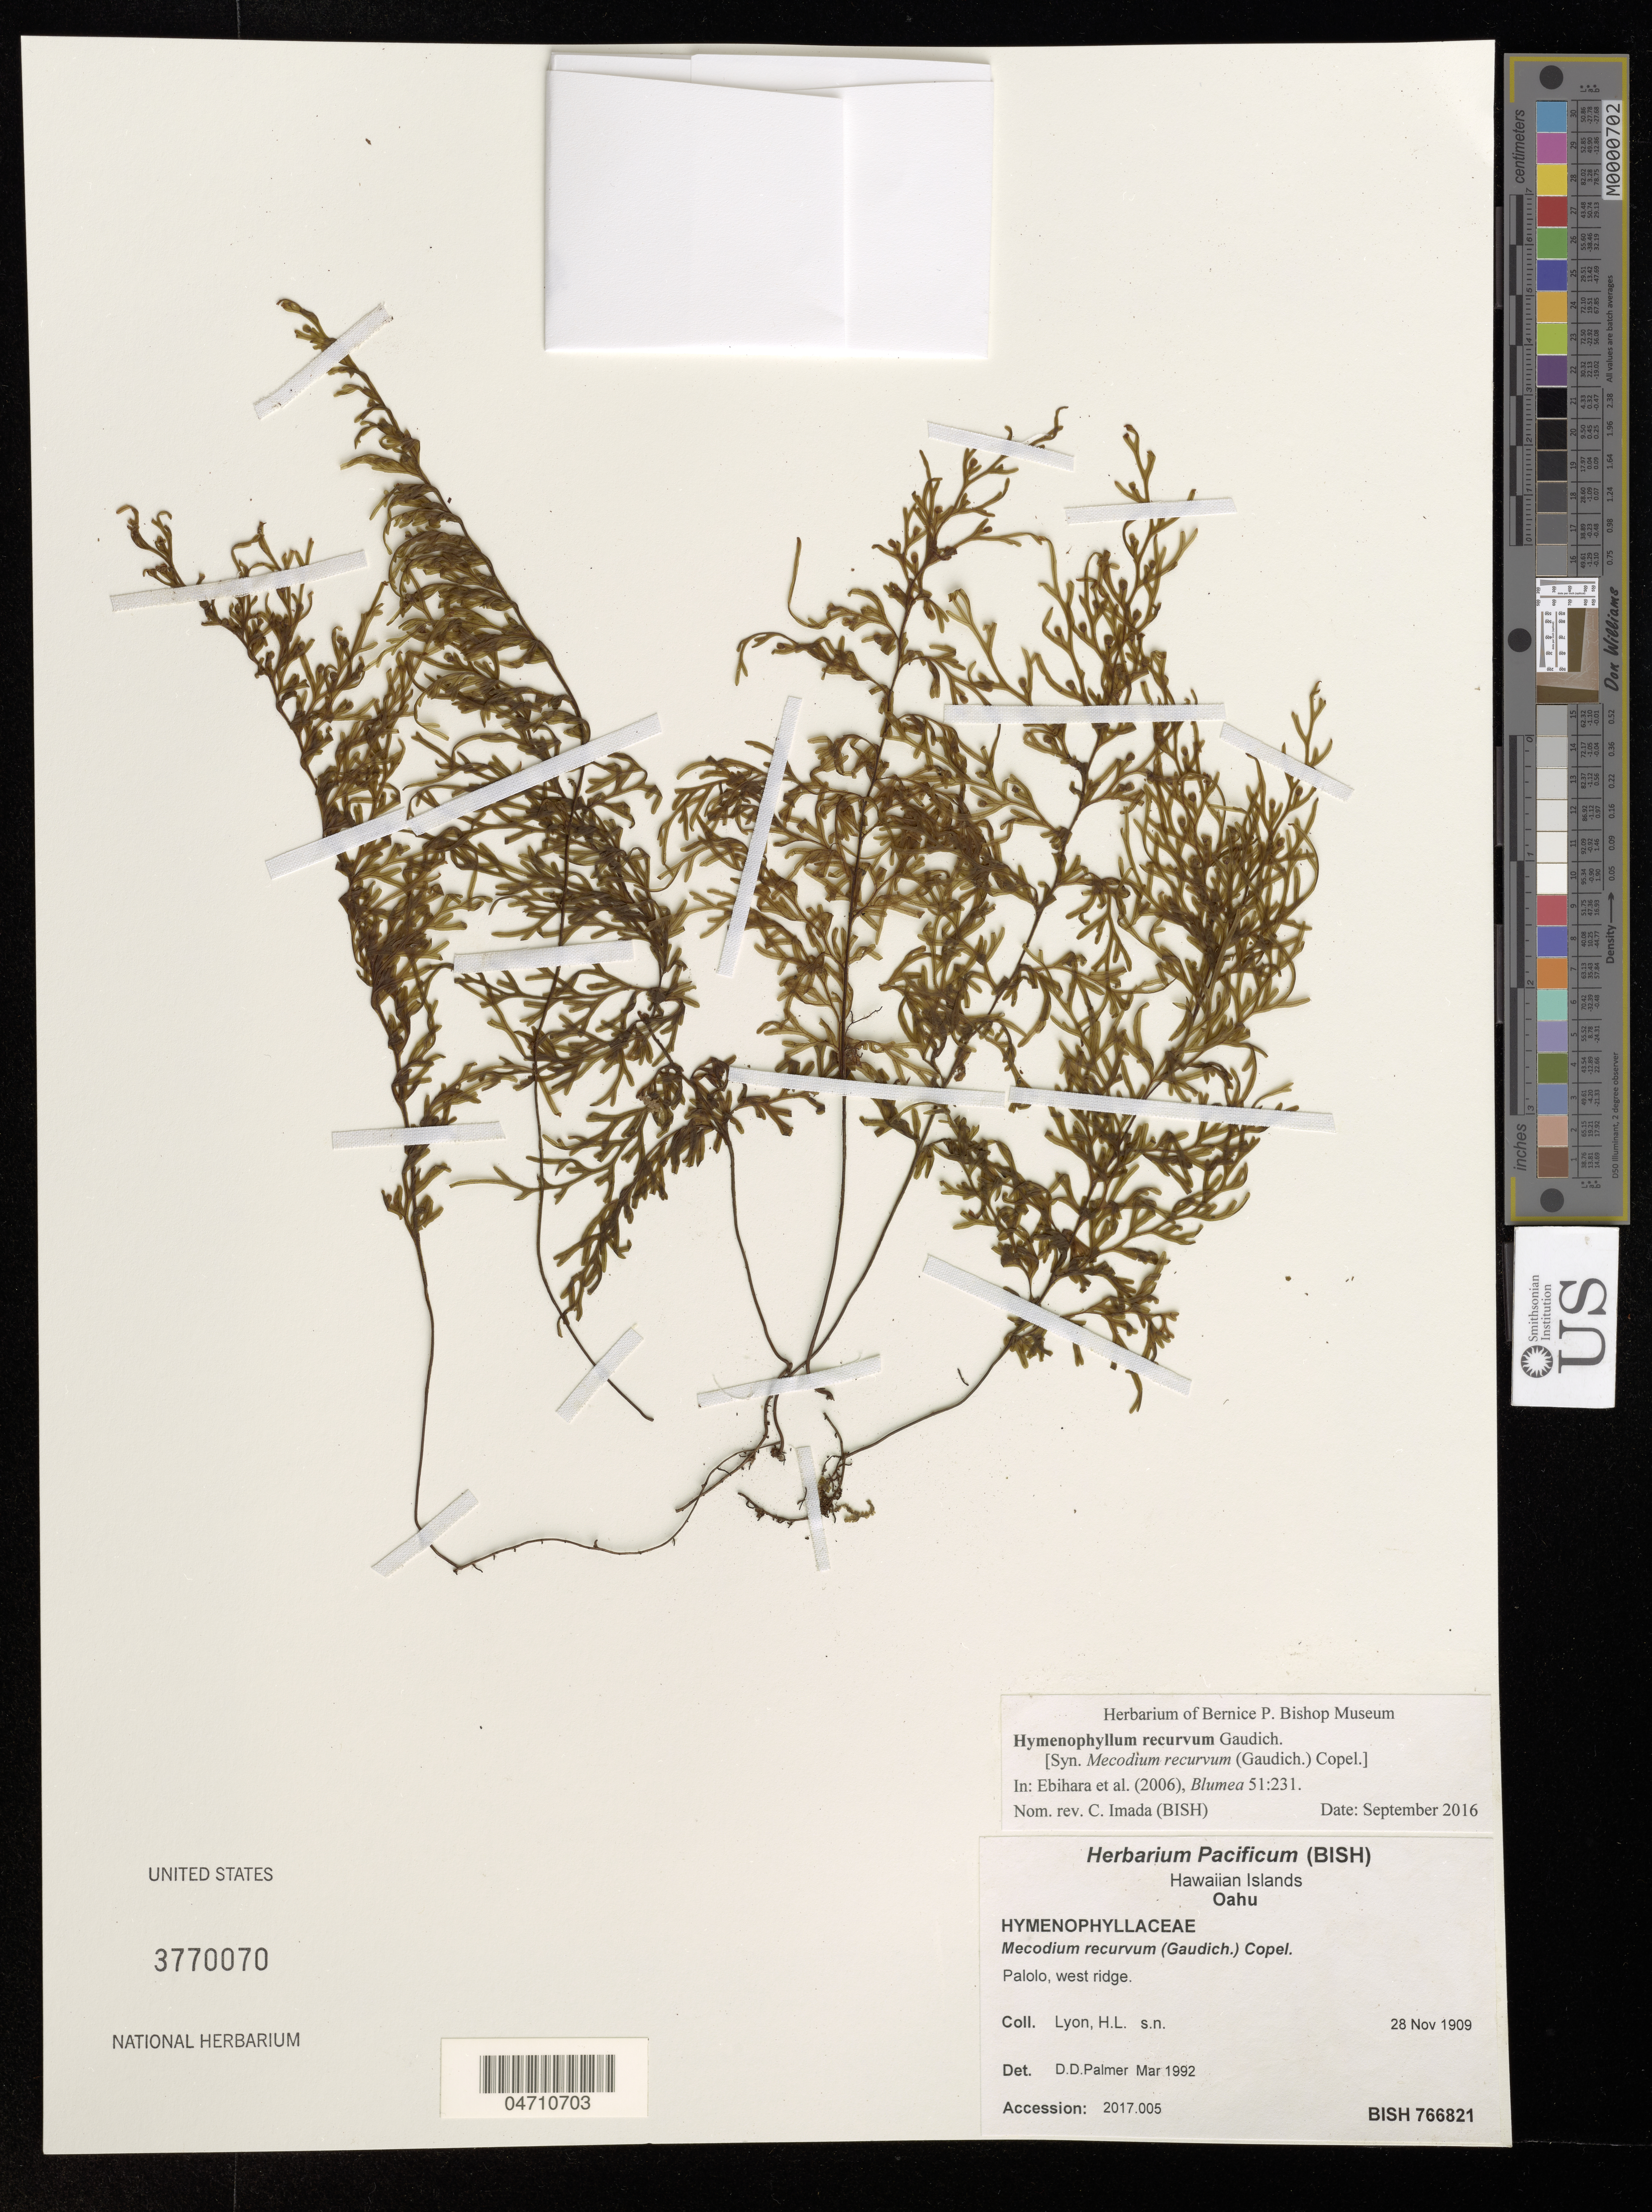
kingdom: Plantae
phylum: Tracheophyta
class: Polypodiopsida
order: Hymenophyllales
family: Hymenophyllaceae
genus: Hymenophyllum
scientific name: Hymenophyllum recurvum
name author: Gaudich.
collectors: H. Lyon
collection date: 1909-11-28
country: United States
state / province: Hawaii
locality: Hawaiian Islands. Oahu. Palolo, west ridge.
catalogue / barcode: US 3770070